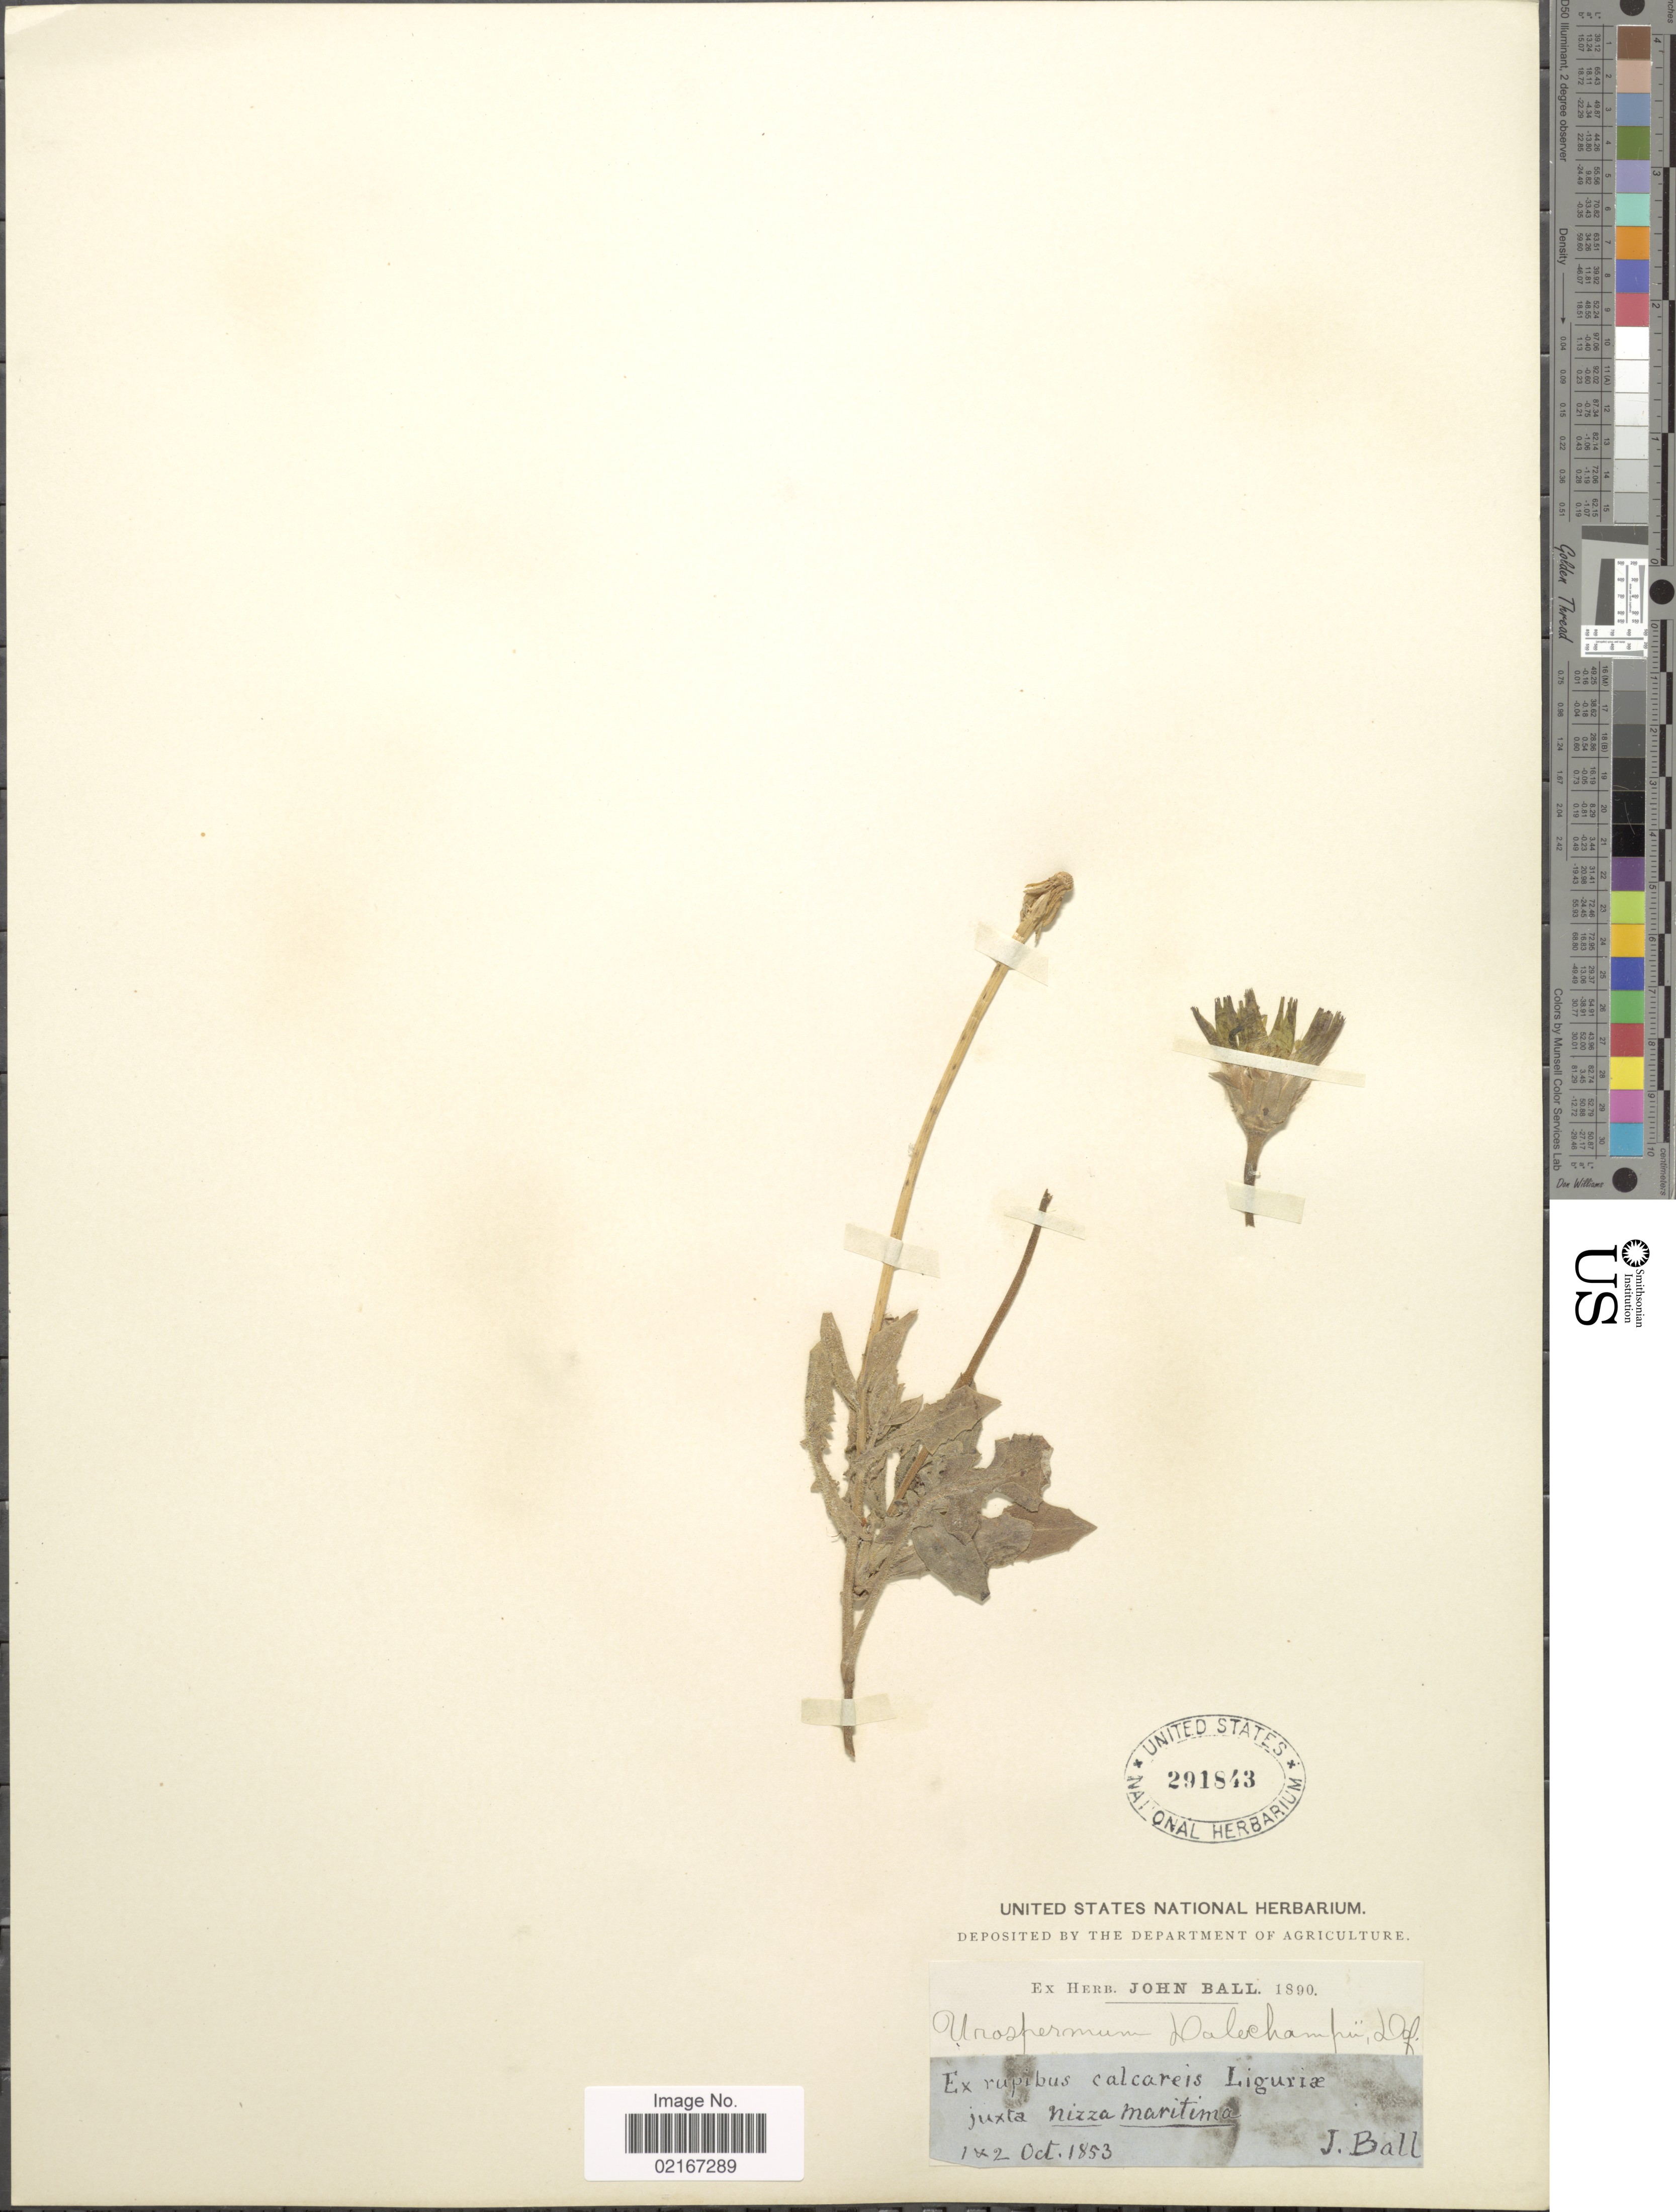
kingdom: Plantae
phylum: Tracheophyta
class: Magnoliopsida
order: Asterales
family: Asteraceae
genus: Urospermum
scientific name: Urospermum dalechampii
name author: (L.) F.W. Schmidt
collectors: J. Ball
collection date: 1853-10-01/1853-10-02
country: Italy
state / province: Liguria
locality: Juxta Nizza Maritima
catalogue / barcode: US 291843